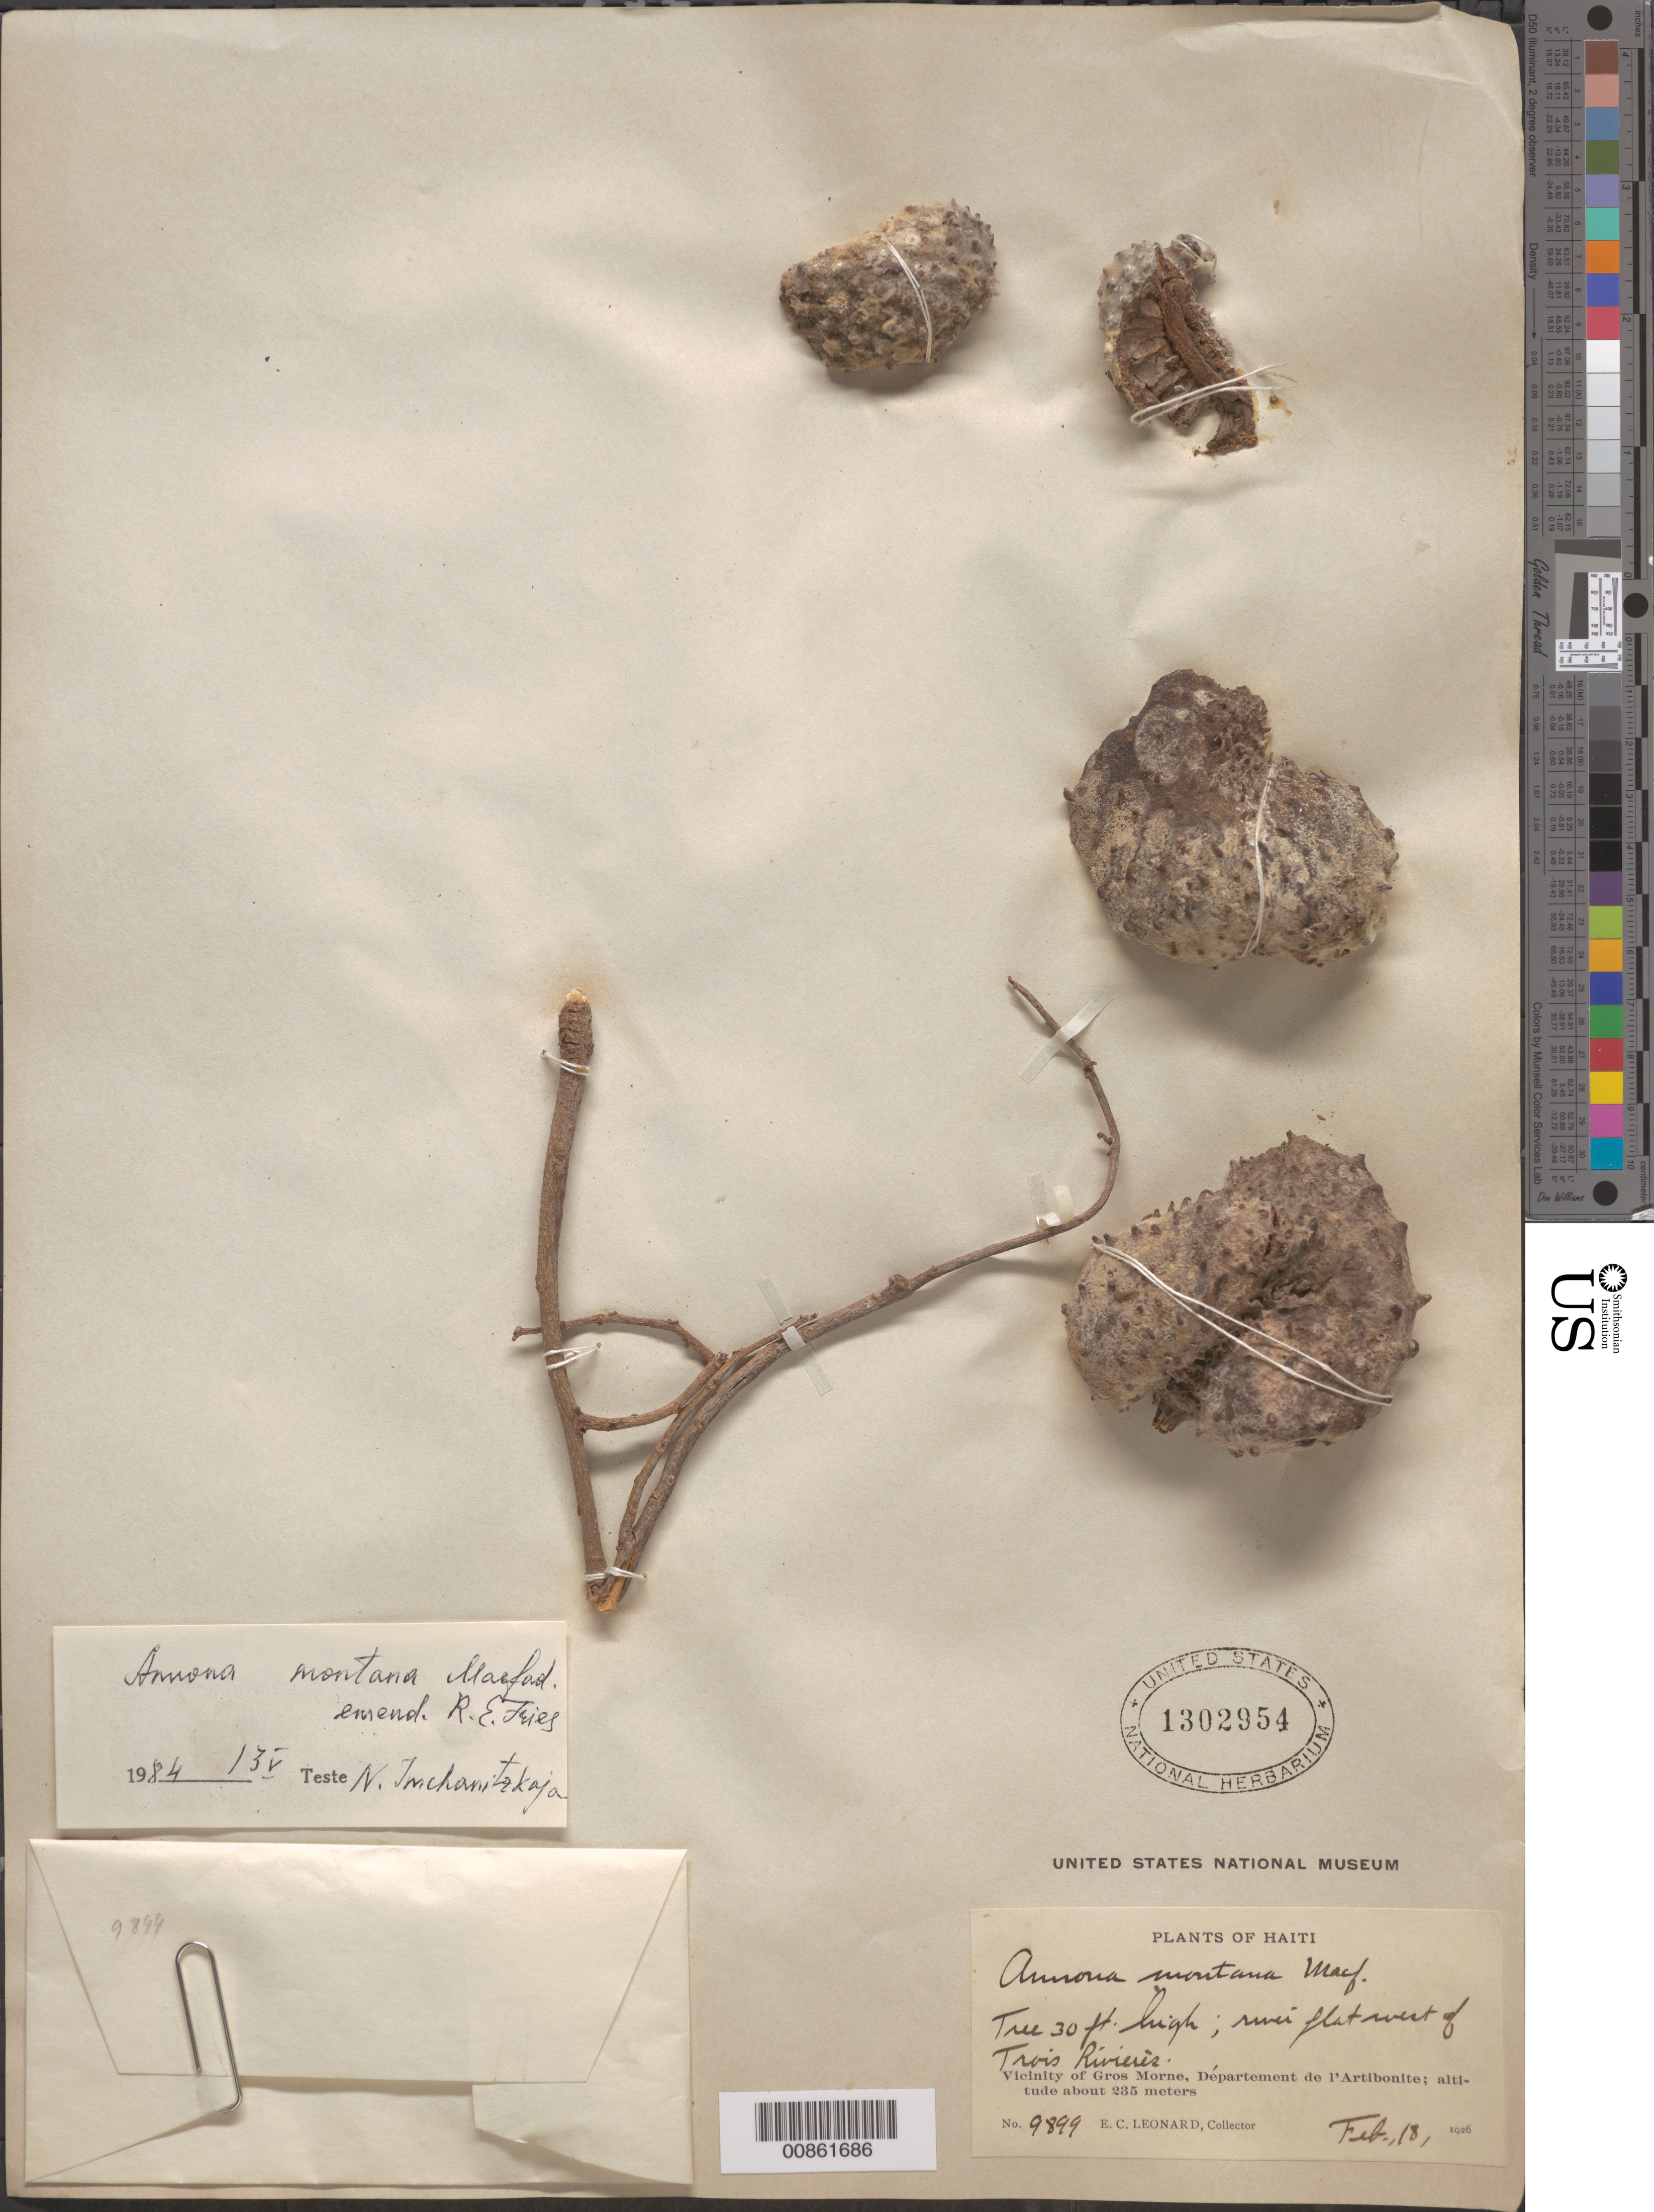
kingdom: Plantae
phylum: Tracheophyta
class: Magnoliopsida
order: Magnoliales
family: Annonaceae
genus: Annona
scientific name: Annona montana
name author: Macfad.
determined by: Imchanitzkaja, N.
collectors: E. C. Leonard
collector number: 9899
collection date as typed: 18 Feb 1926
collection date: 1926-02-18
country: Haiti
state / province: Artibonite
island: Hispaniola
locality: Vicinity of Gros Morne, river flat west of Trois Rivières.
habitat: River flat.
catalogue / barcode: US 1302954